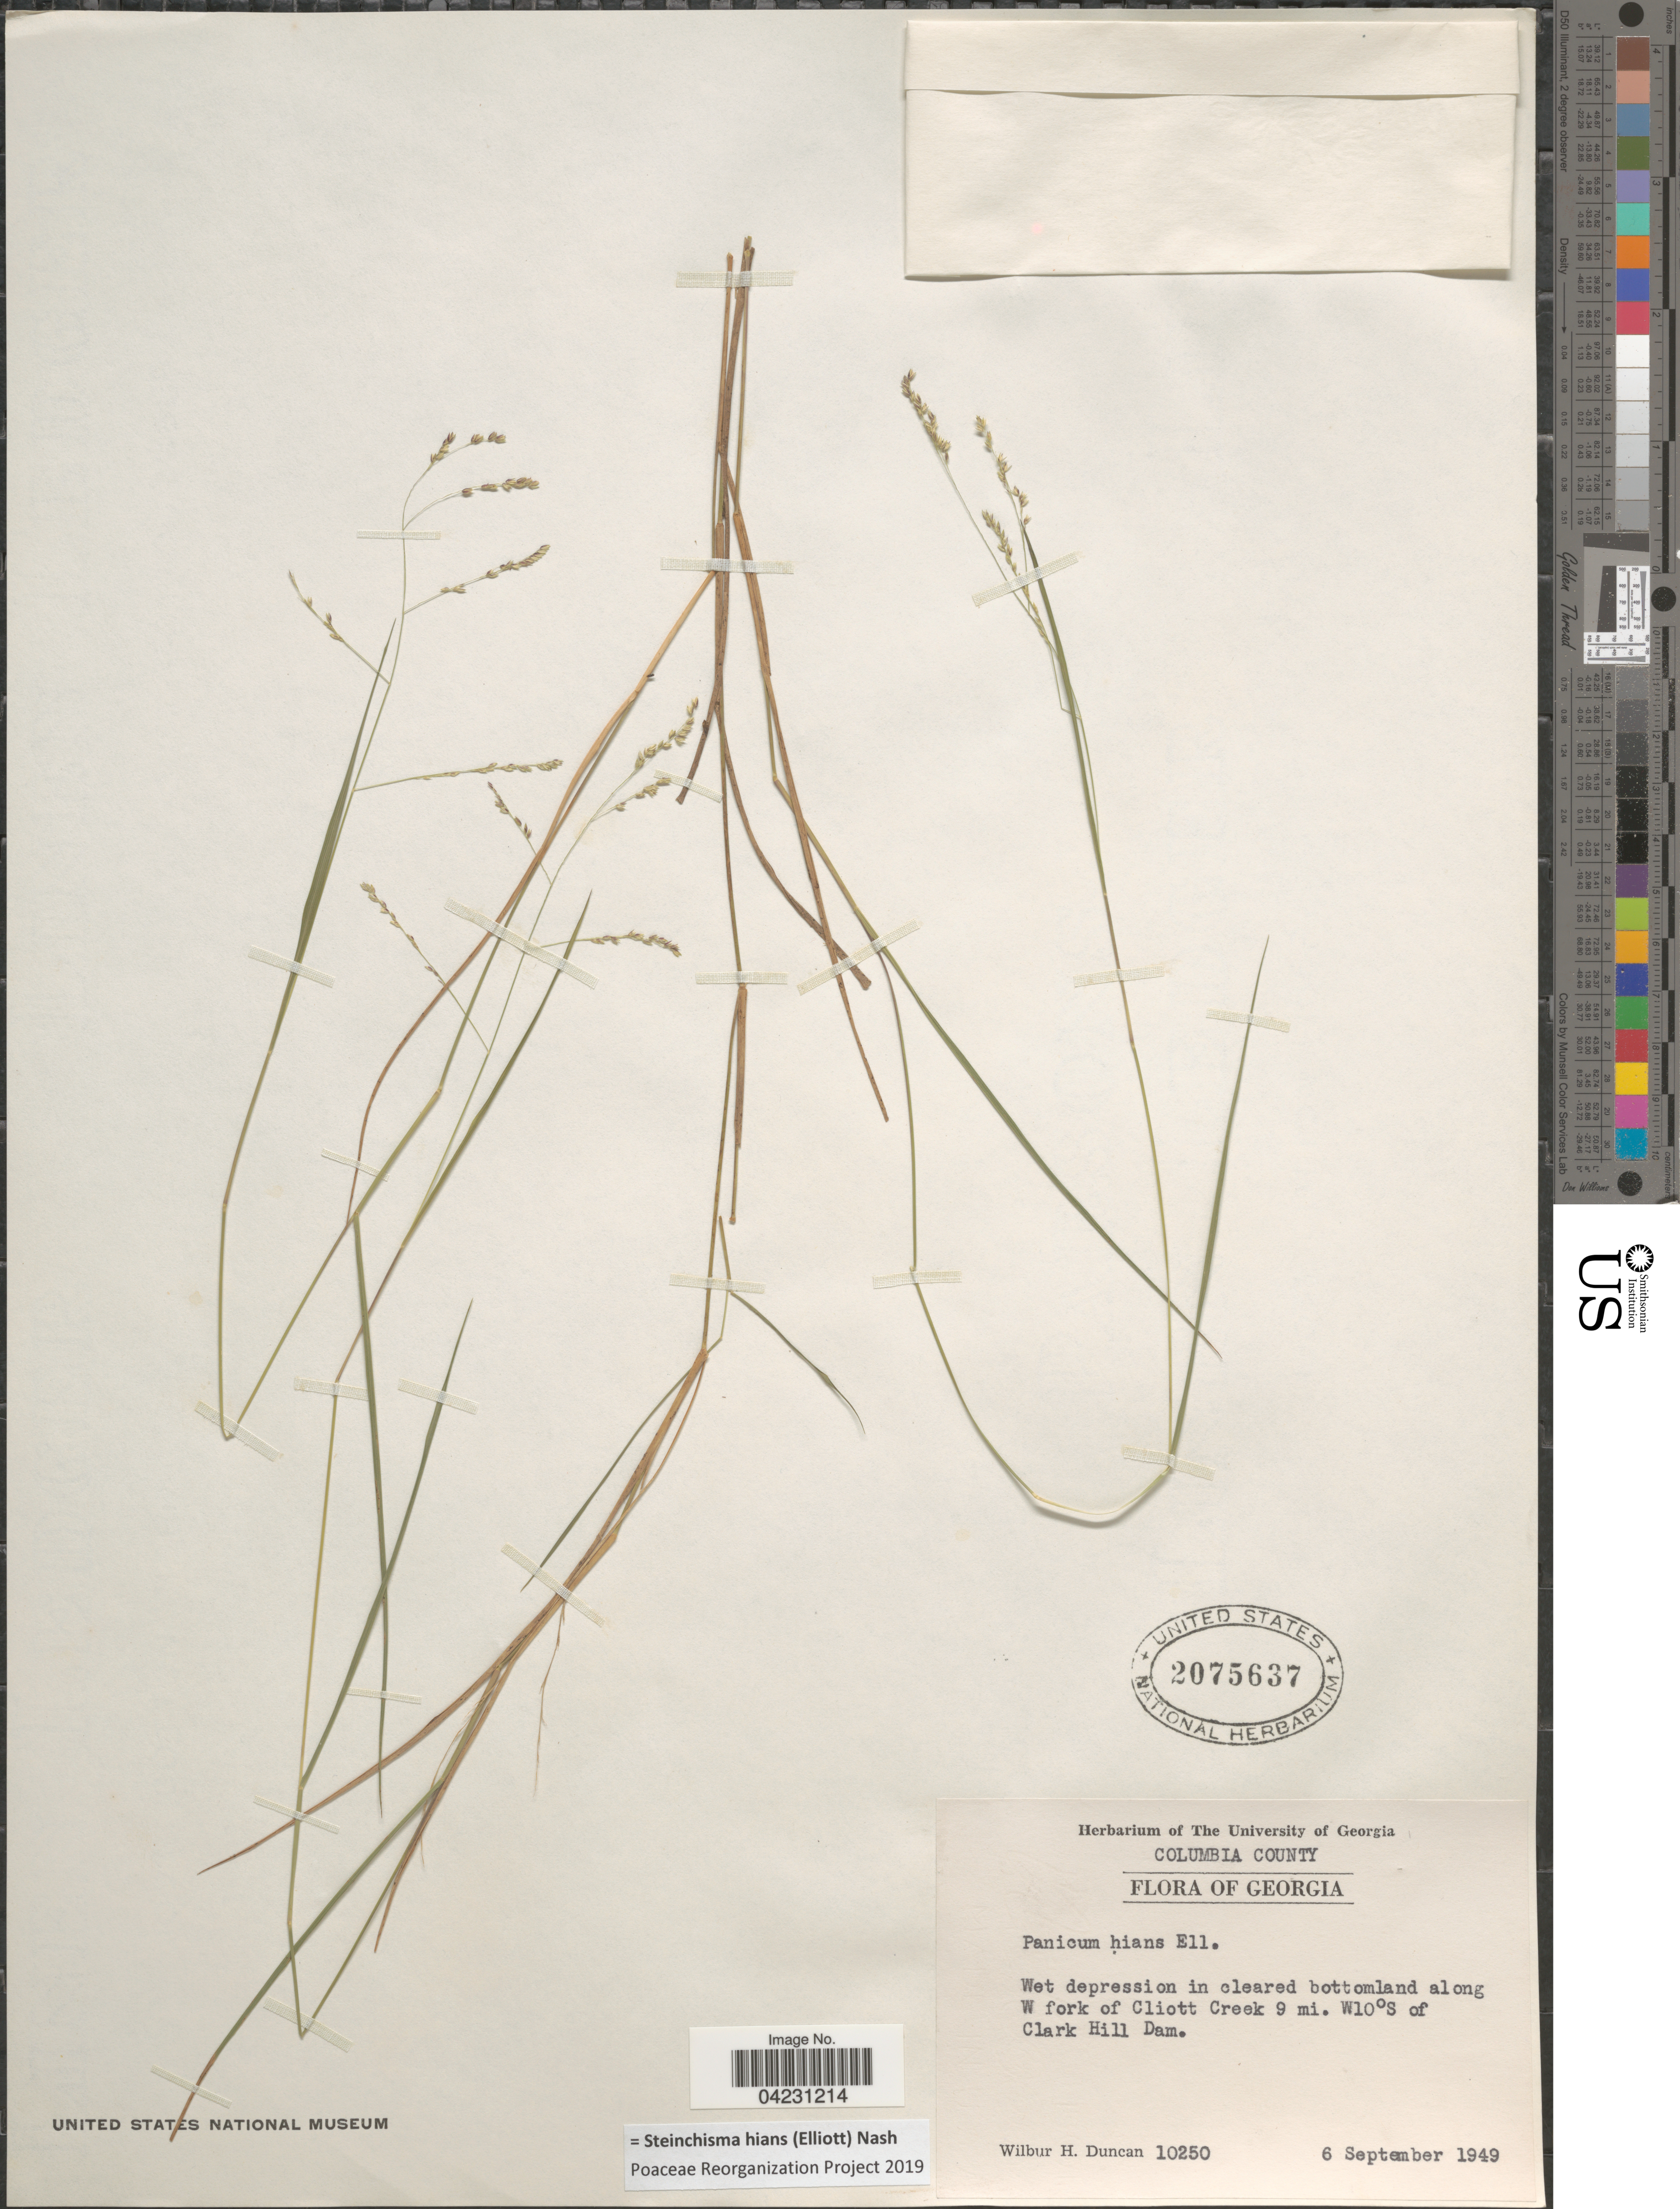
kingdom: Plantae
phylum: Tracheophyta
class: Liliopsida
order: Poales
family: Poaceae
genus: Steinchisma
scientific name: Steinchisma hians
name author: (Elliott) Nash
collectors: W. H. Duncan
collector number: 10250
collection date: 1949-09-06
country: United States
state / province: Georgia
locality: Columbia County. Wet deprression in cleared bottomland along W fork of Cliott Creek 9 mi. W10°S of Clark Hill Dam.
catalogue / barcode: US 2075637